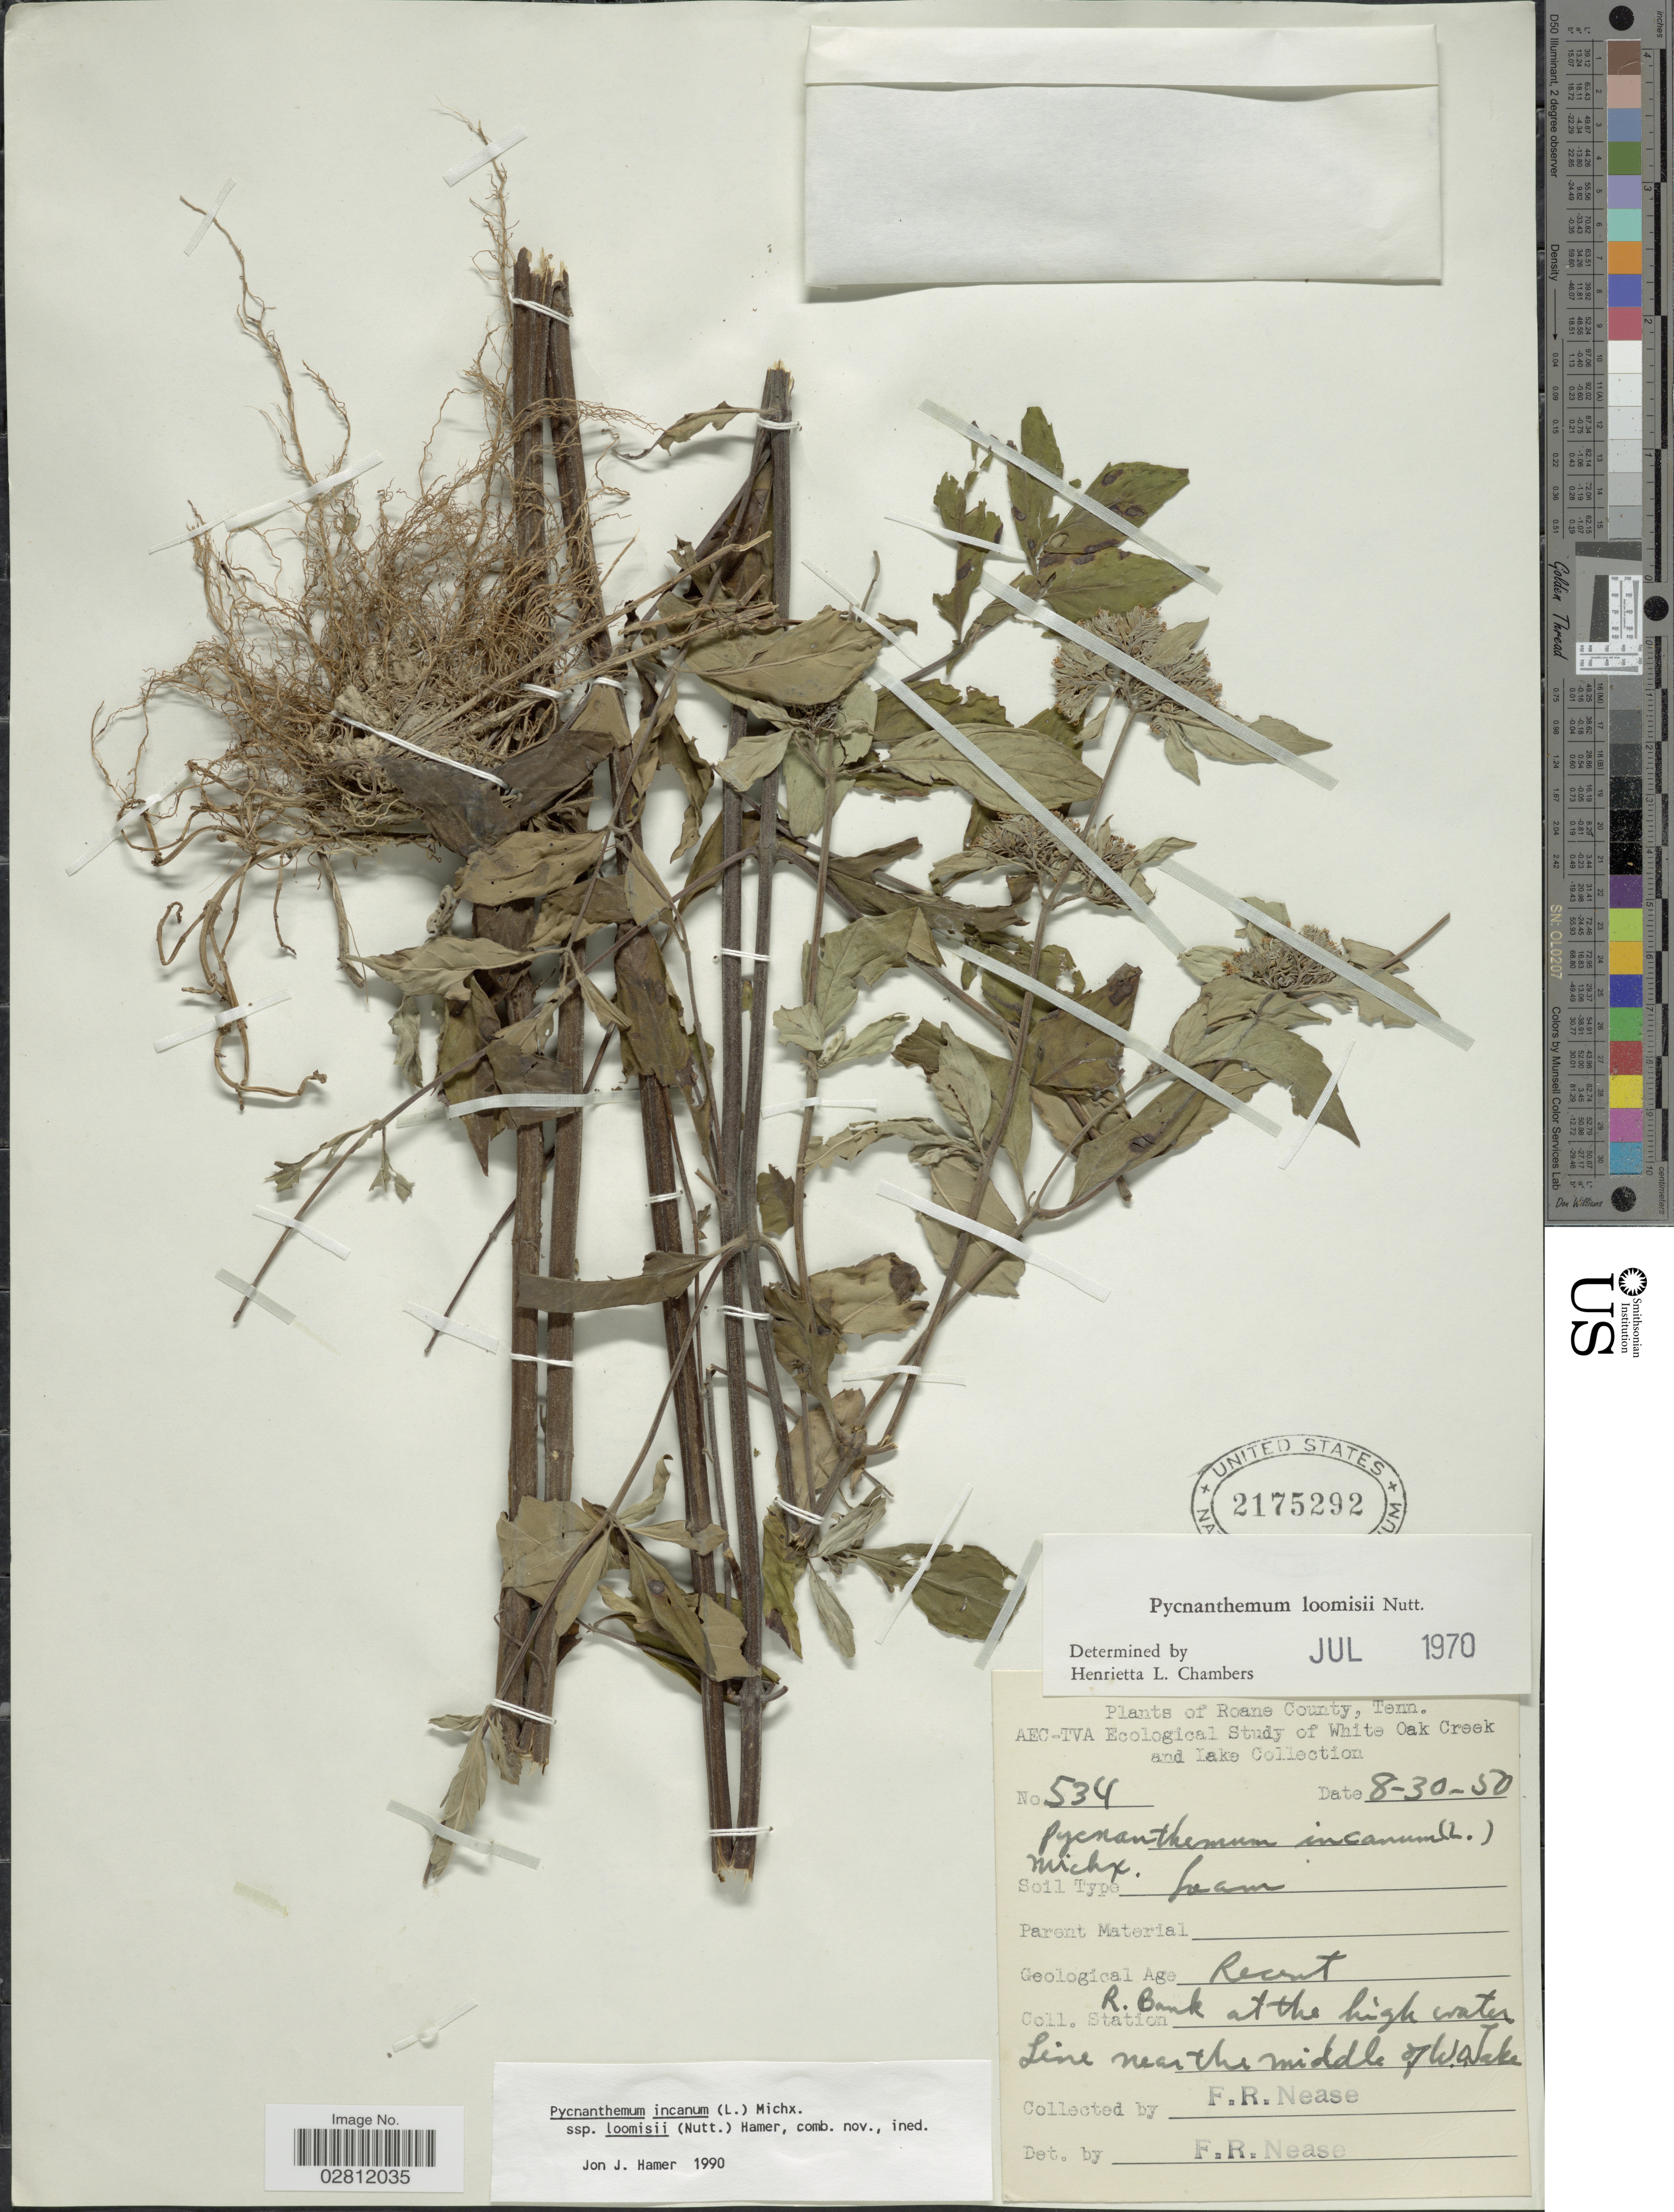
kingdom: Plantae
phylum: Tracheophyta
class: Magnoliopsida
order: Lamiales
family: Lamiaceae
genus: Pycnanthemum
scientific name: Pycnanthemum incanum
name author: (L.) Michx.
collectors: F. Nease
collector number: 534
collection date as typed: Transcribed d/m/y: 30/8/50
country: United States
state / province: Tennessee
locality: Roane County, R. Bank at the high water Line near the middle of W.O. Lake.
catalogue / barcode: US 2175292